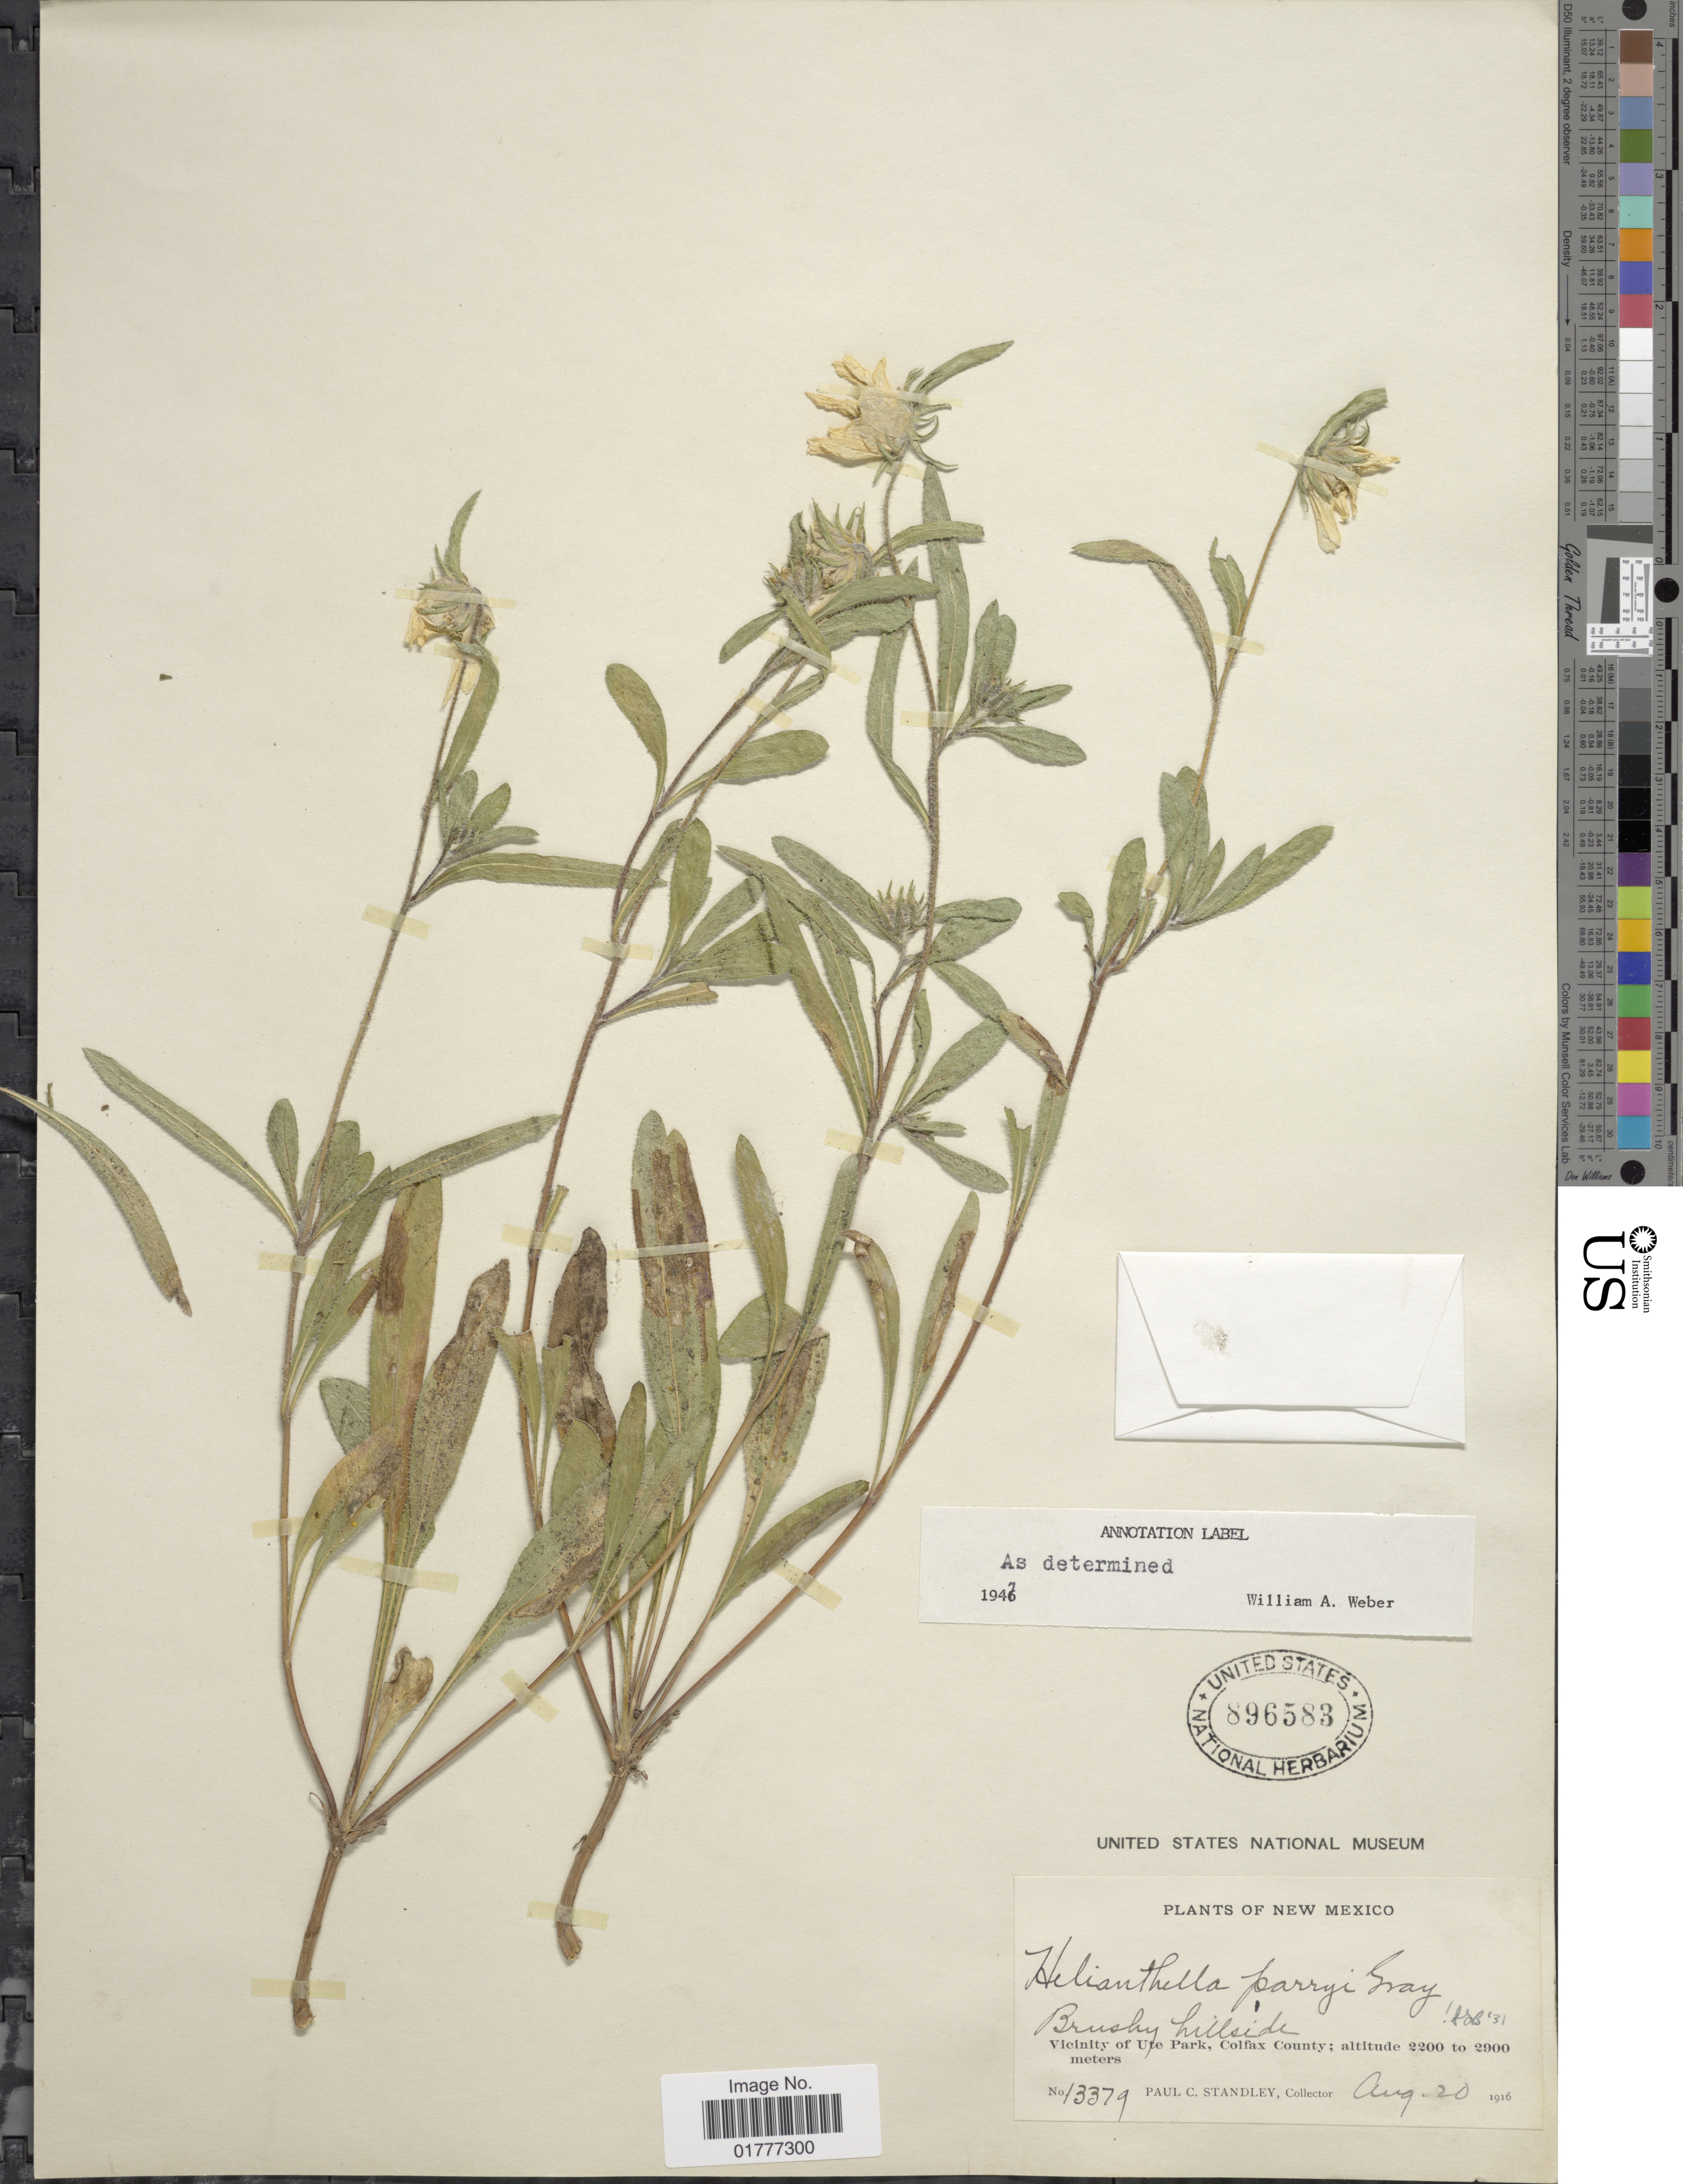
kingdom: Plantae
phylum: Tracheophyta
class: Magnoliopsida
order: Asterales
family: Asteraceae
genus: Helianthella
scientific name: Helianthella parryi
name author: A. Gray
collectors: P. C. Standley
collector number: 13379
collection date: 1916-08-20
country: United States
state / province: New Mexico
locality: Brushy hillside, vicinity of Ute Park, Calfax County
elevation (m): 2200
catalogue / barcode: US 896583